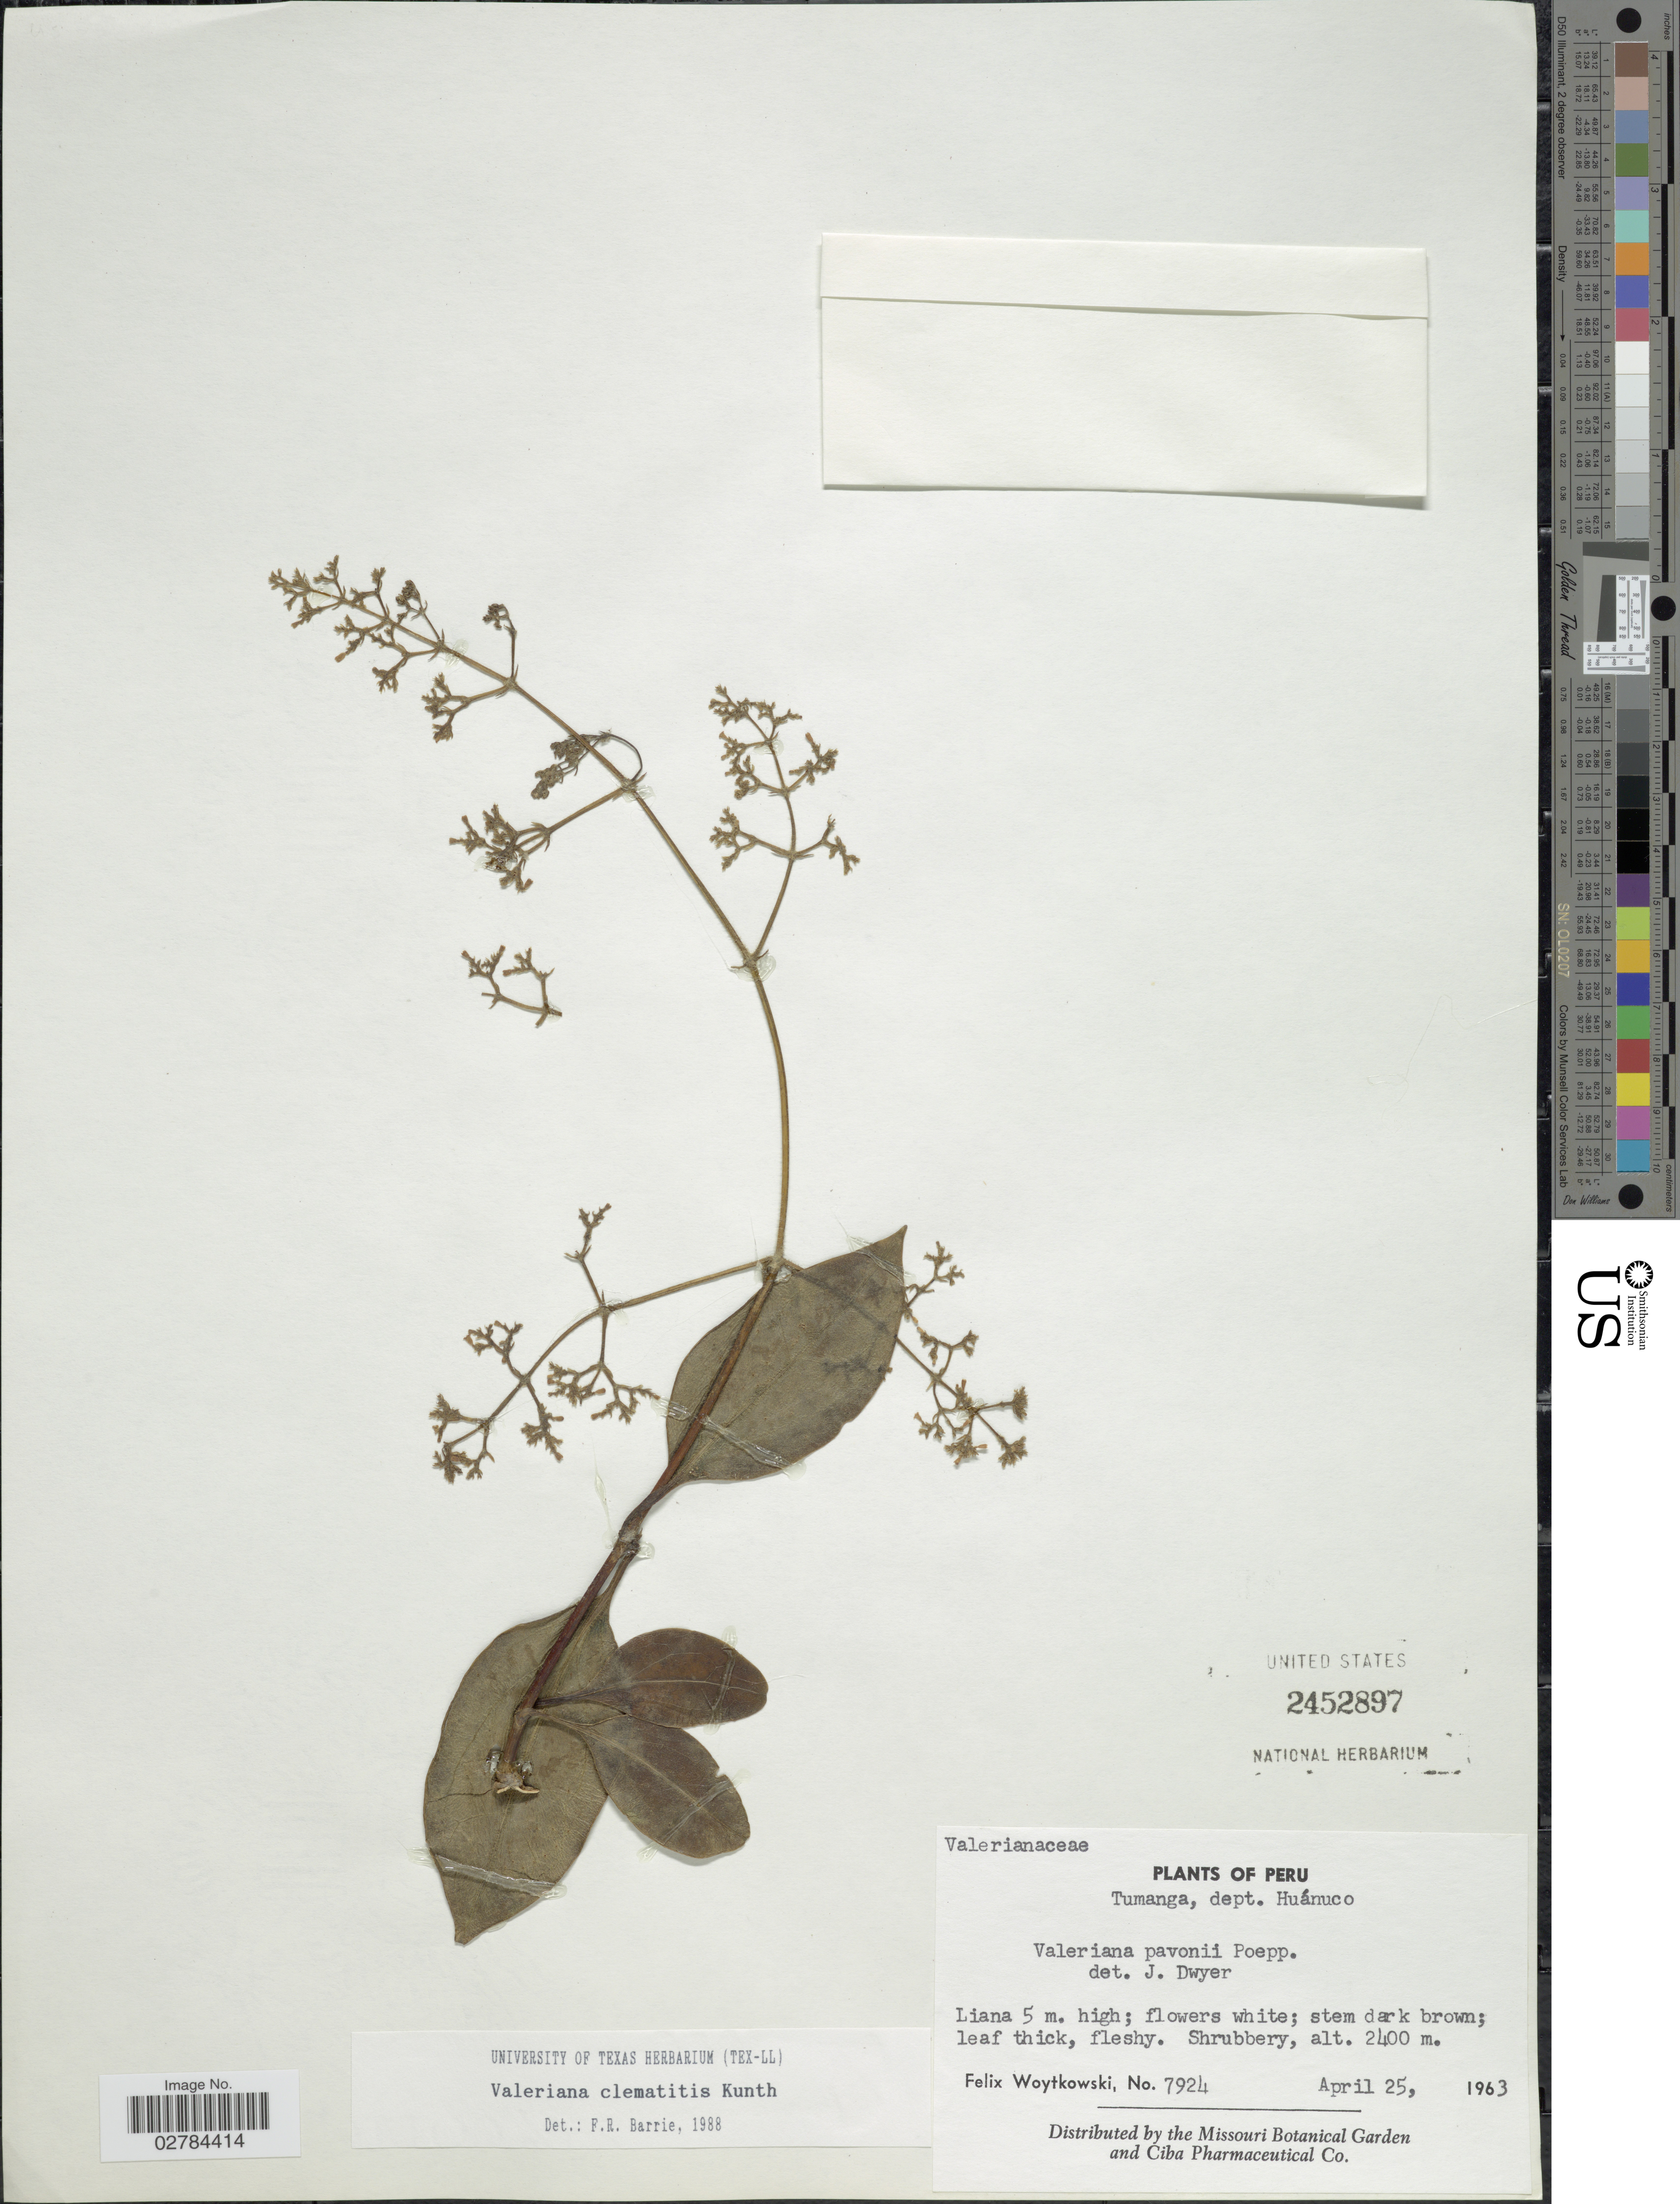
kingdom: Plantae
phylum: Tracheophyta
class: Magnoliopsida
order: Dipsacales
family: Caprifoliaceae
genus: Valeriana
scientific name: Valeriana clematitis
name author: Kunth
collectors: F. Woytkowski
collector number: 7924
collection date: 1963-04-25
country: Peru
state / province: Huánuco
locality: Tumanga, dept. Huánuco.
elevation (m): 2400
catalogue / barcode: US 2452897